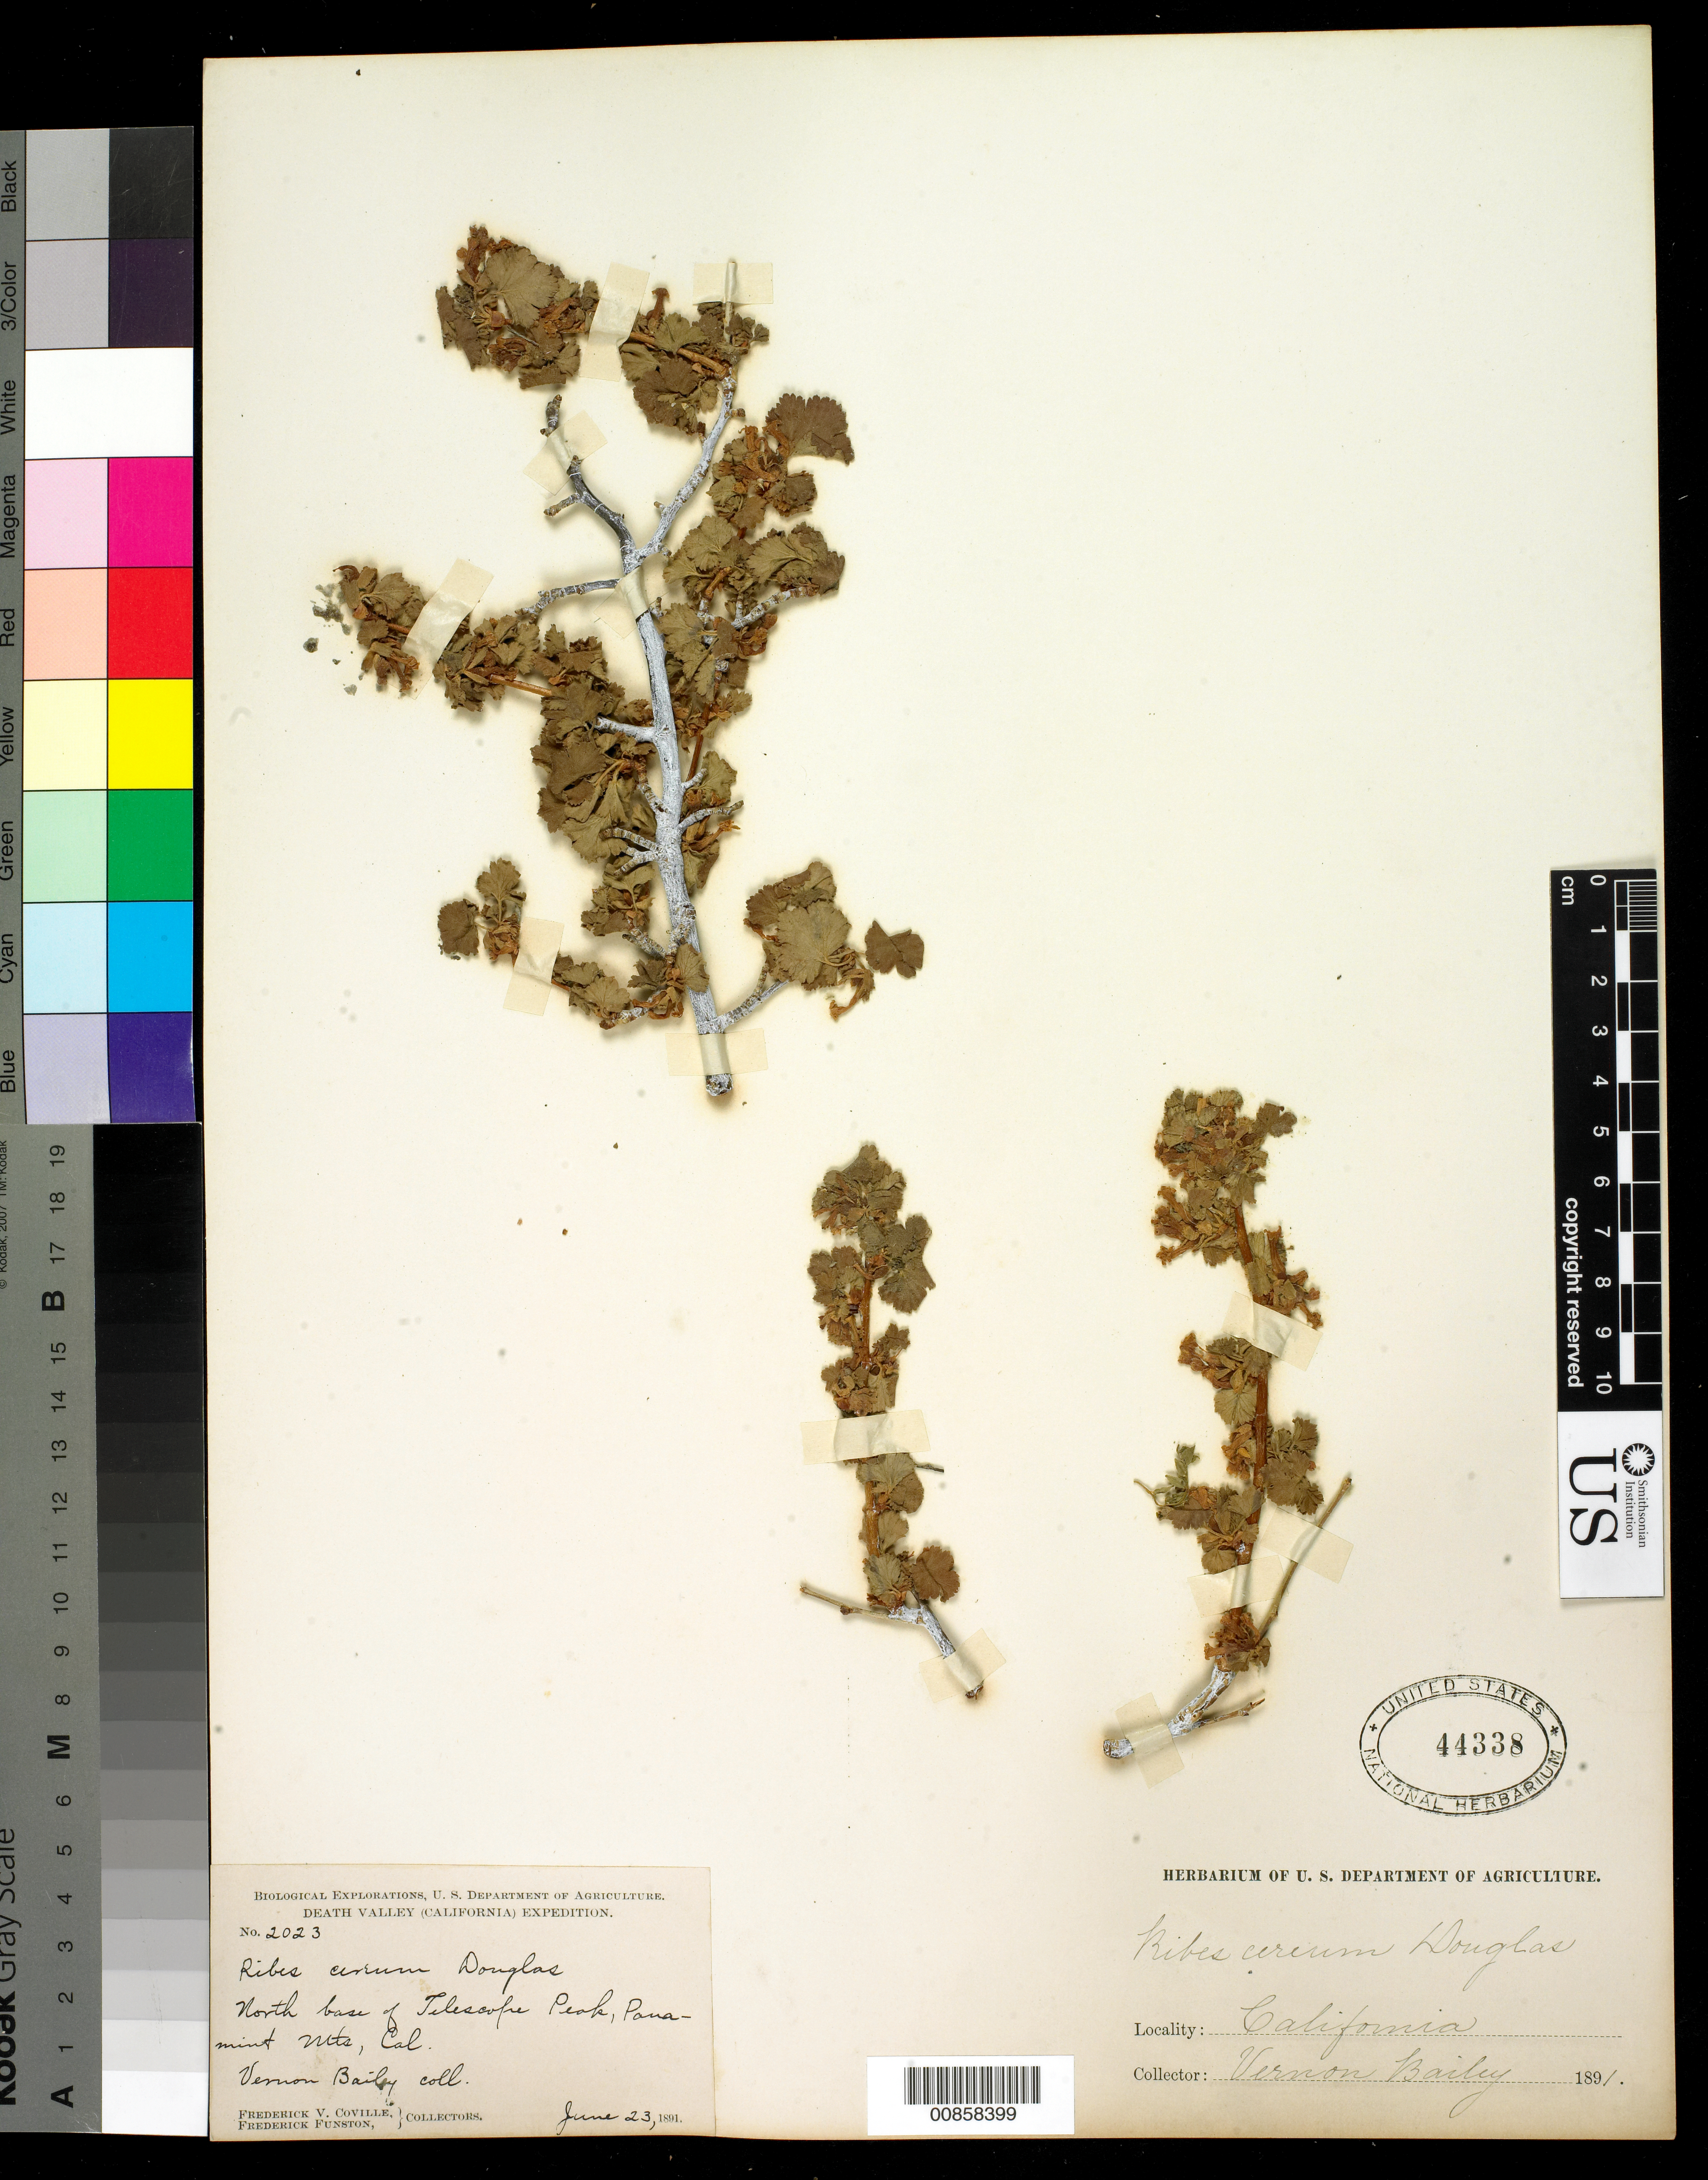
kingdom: Plantae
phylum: Tracheophyta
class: Magnoliopsida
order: Saxifragales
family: Grossulariaceae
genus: Ribes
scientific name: Ribes cereum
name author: Douglas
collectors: V. O. Bailey, F. Funston & F. V. Coville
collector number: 2023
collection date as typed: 23 Jun 1891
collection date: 1891-06-23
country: United States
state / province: California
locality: Summit of North base of Telescope Peak, Panamint Mts.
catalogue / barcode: US 44338